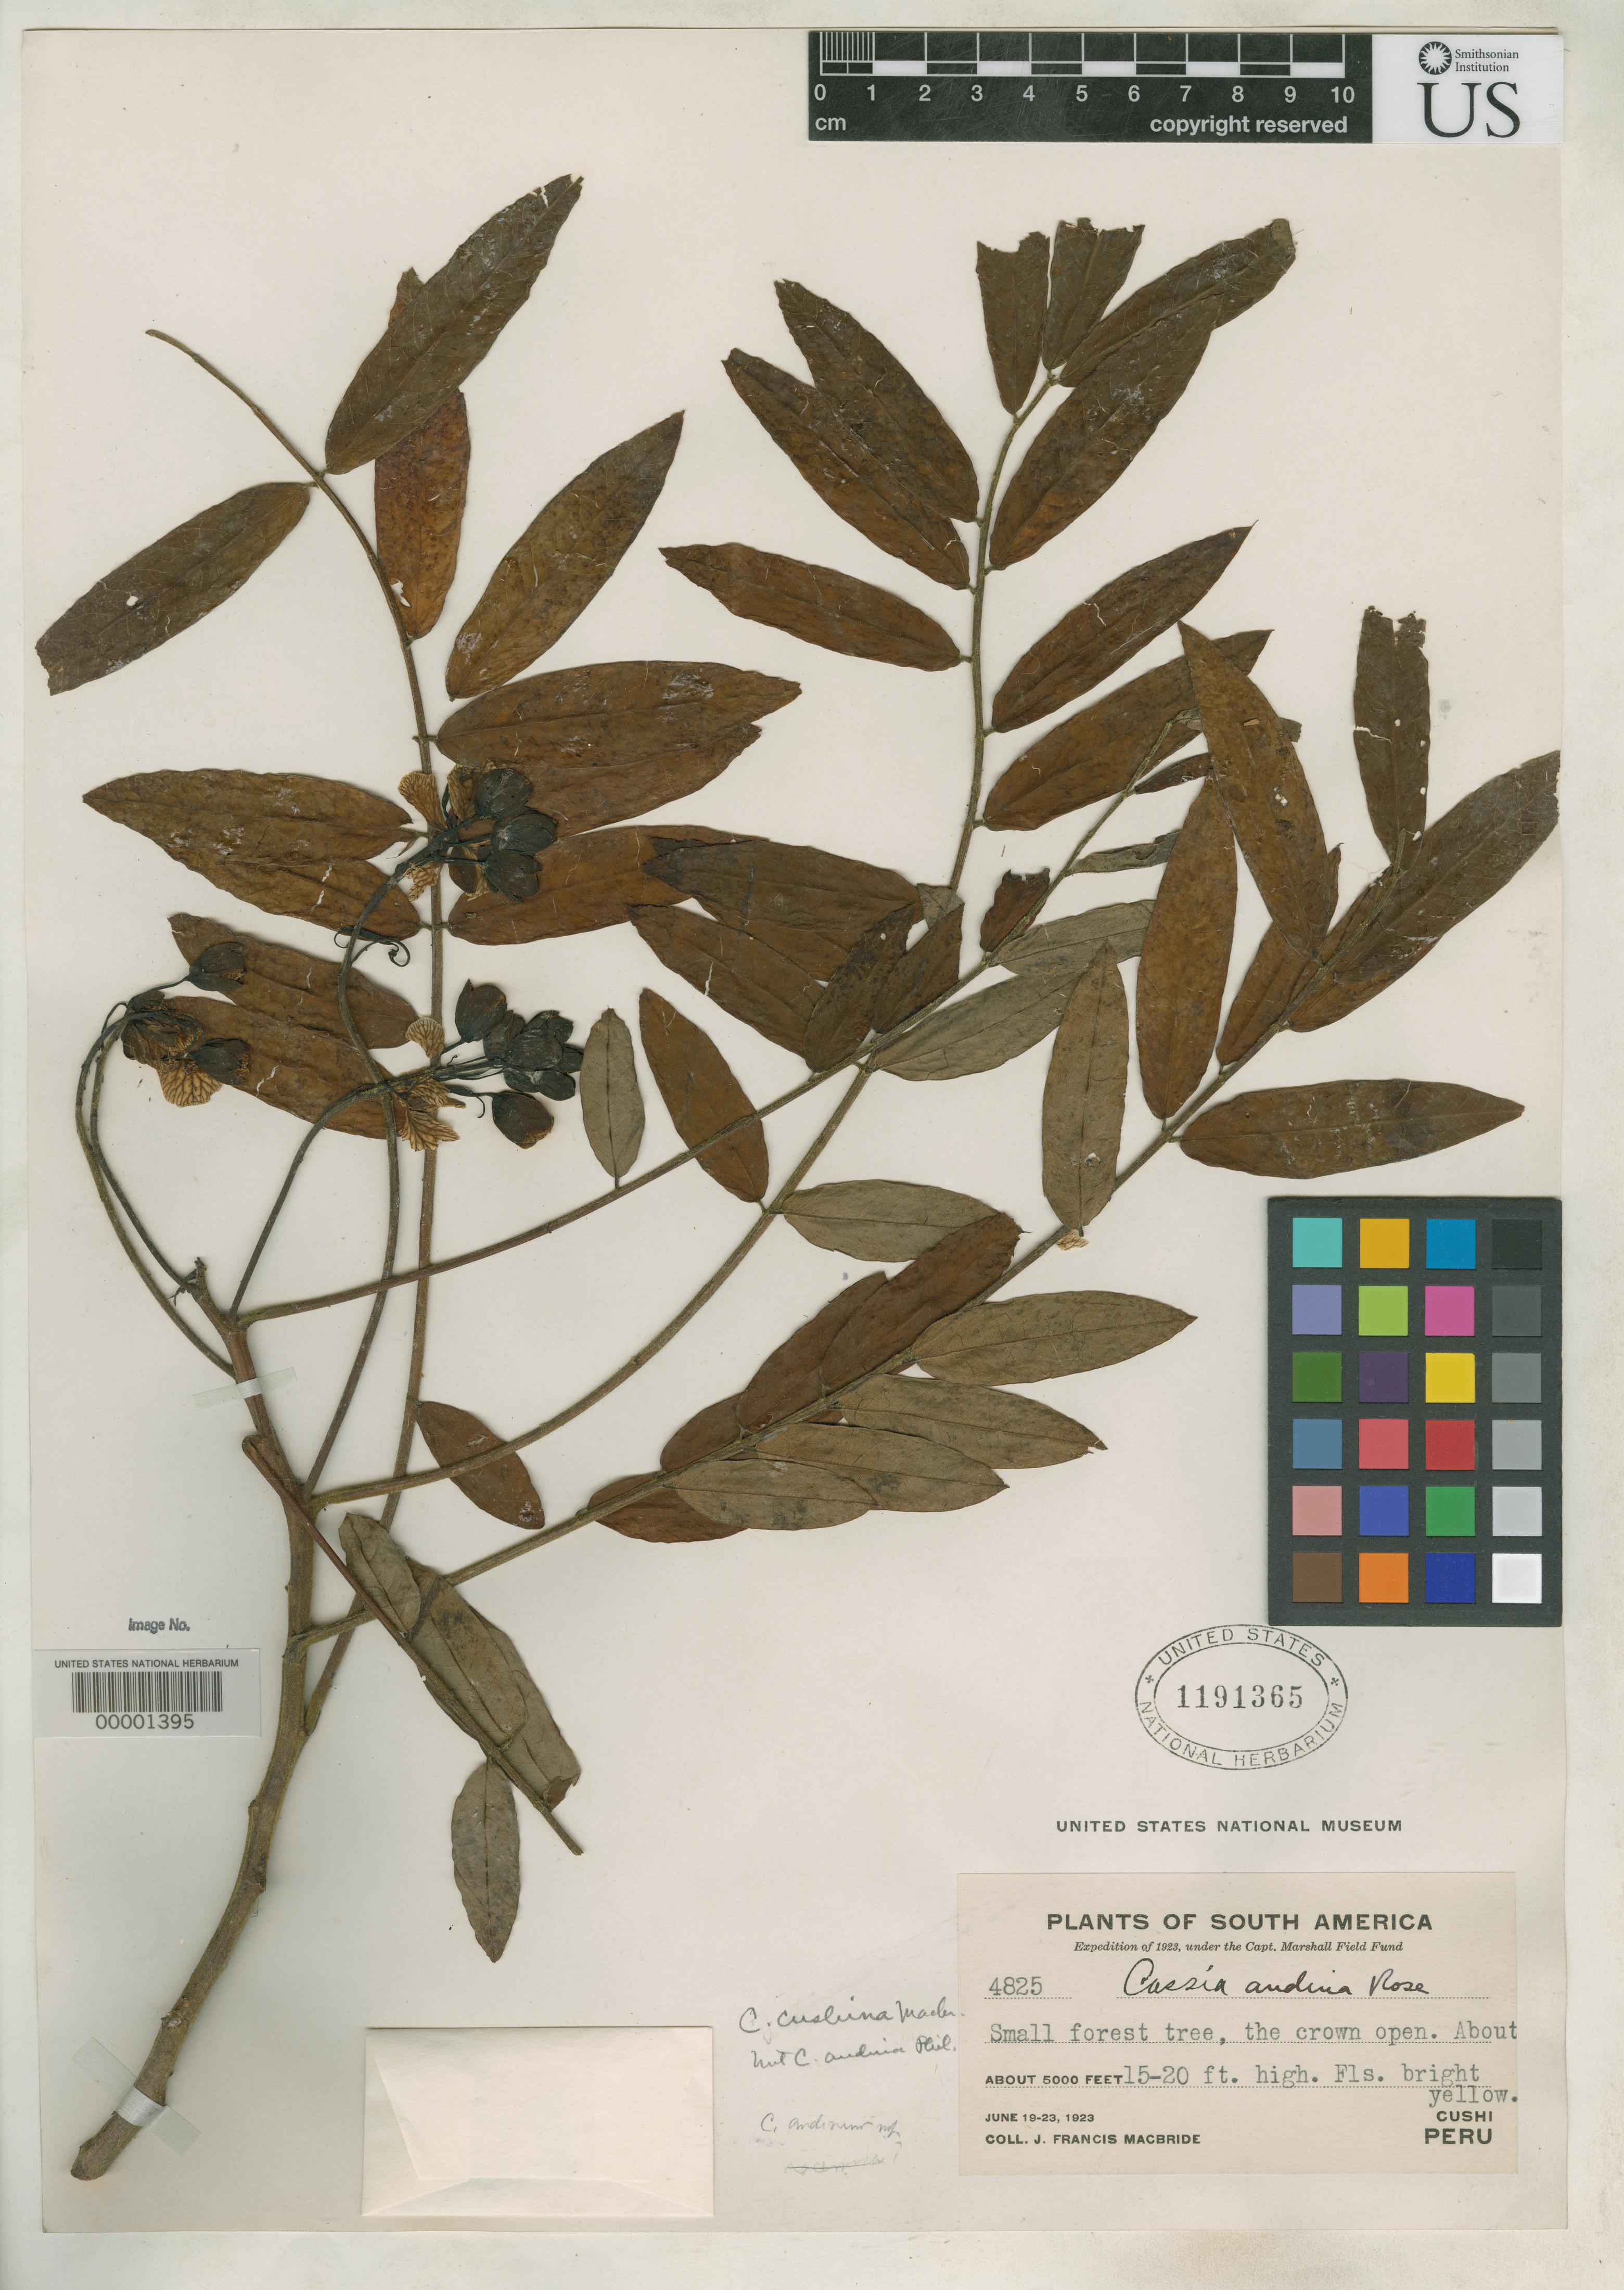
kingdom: Plantae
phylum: Tracheophyta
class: Magnoliopsida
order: Fabales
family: Fabaceae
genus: Cassia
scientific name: Cassia andina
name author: Rose ex J.F. Macbr.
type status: Isotype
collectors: J. F. Macbride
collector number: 4825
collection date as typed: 19 Jun 1923 to 23 Jun 1923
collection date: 1923-06-19/1923-06-23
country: Peru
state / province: Huánuco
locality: Cushi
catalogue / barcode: US 1191365